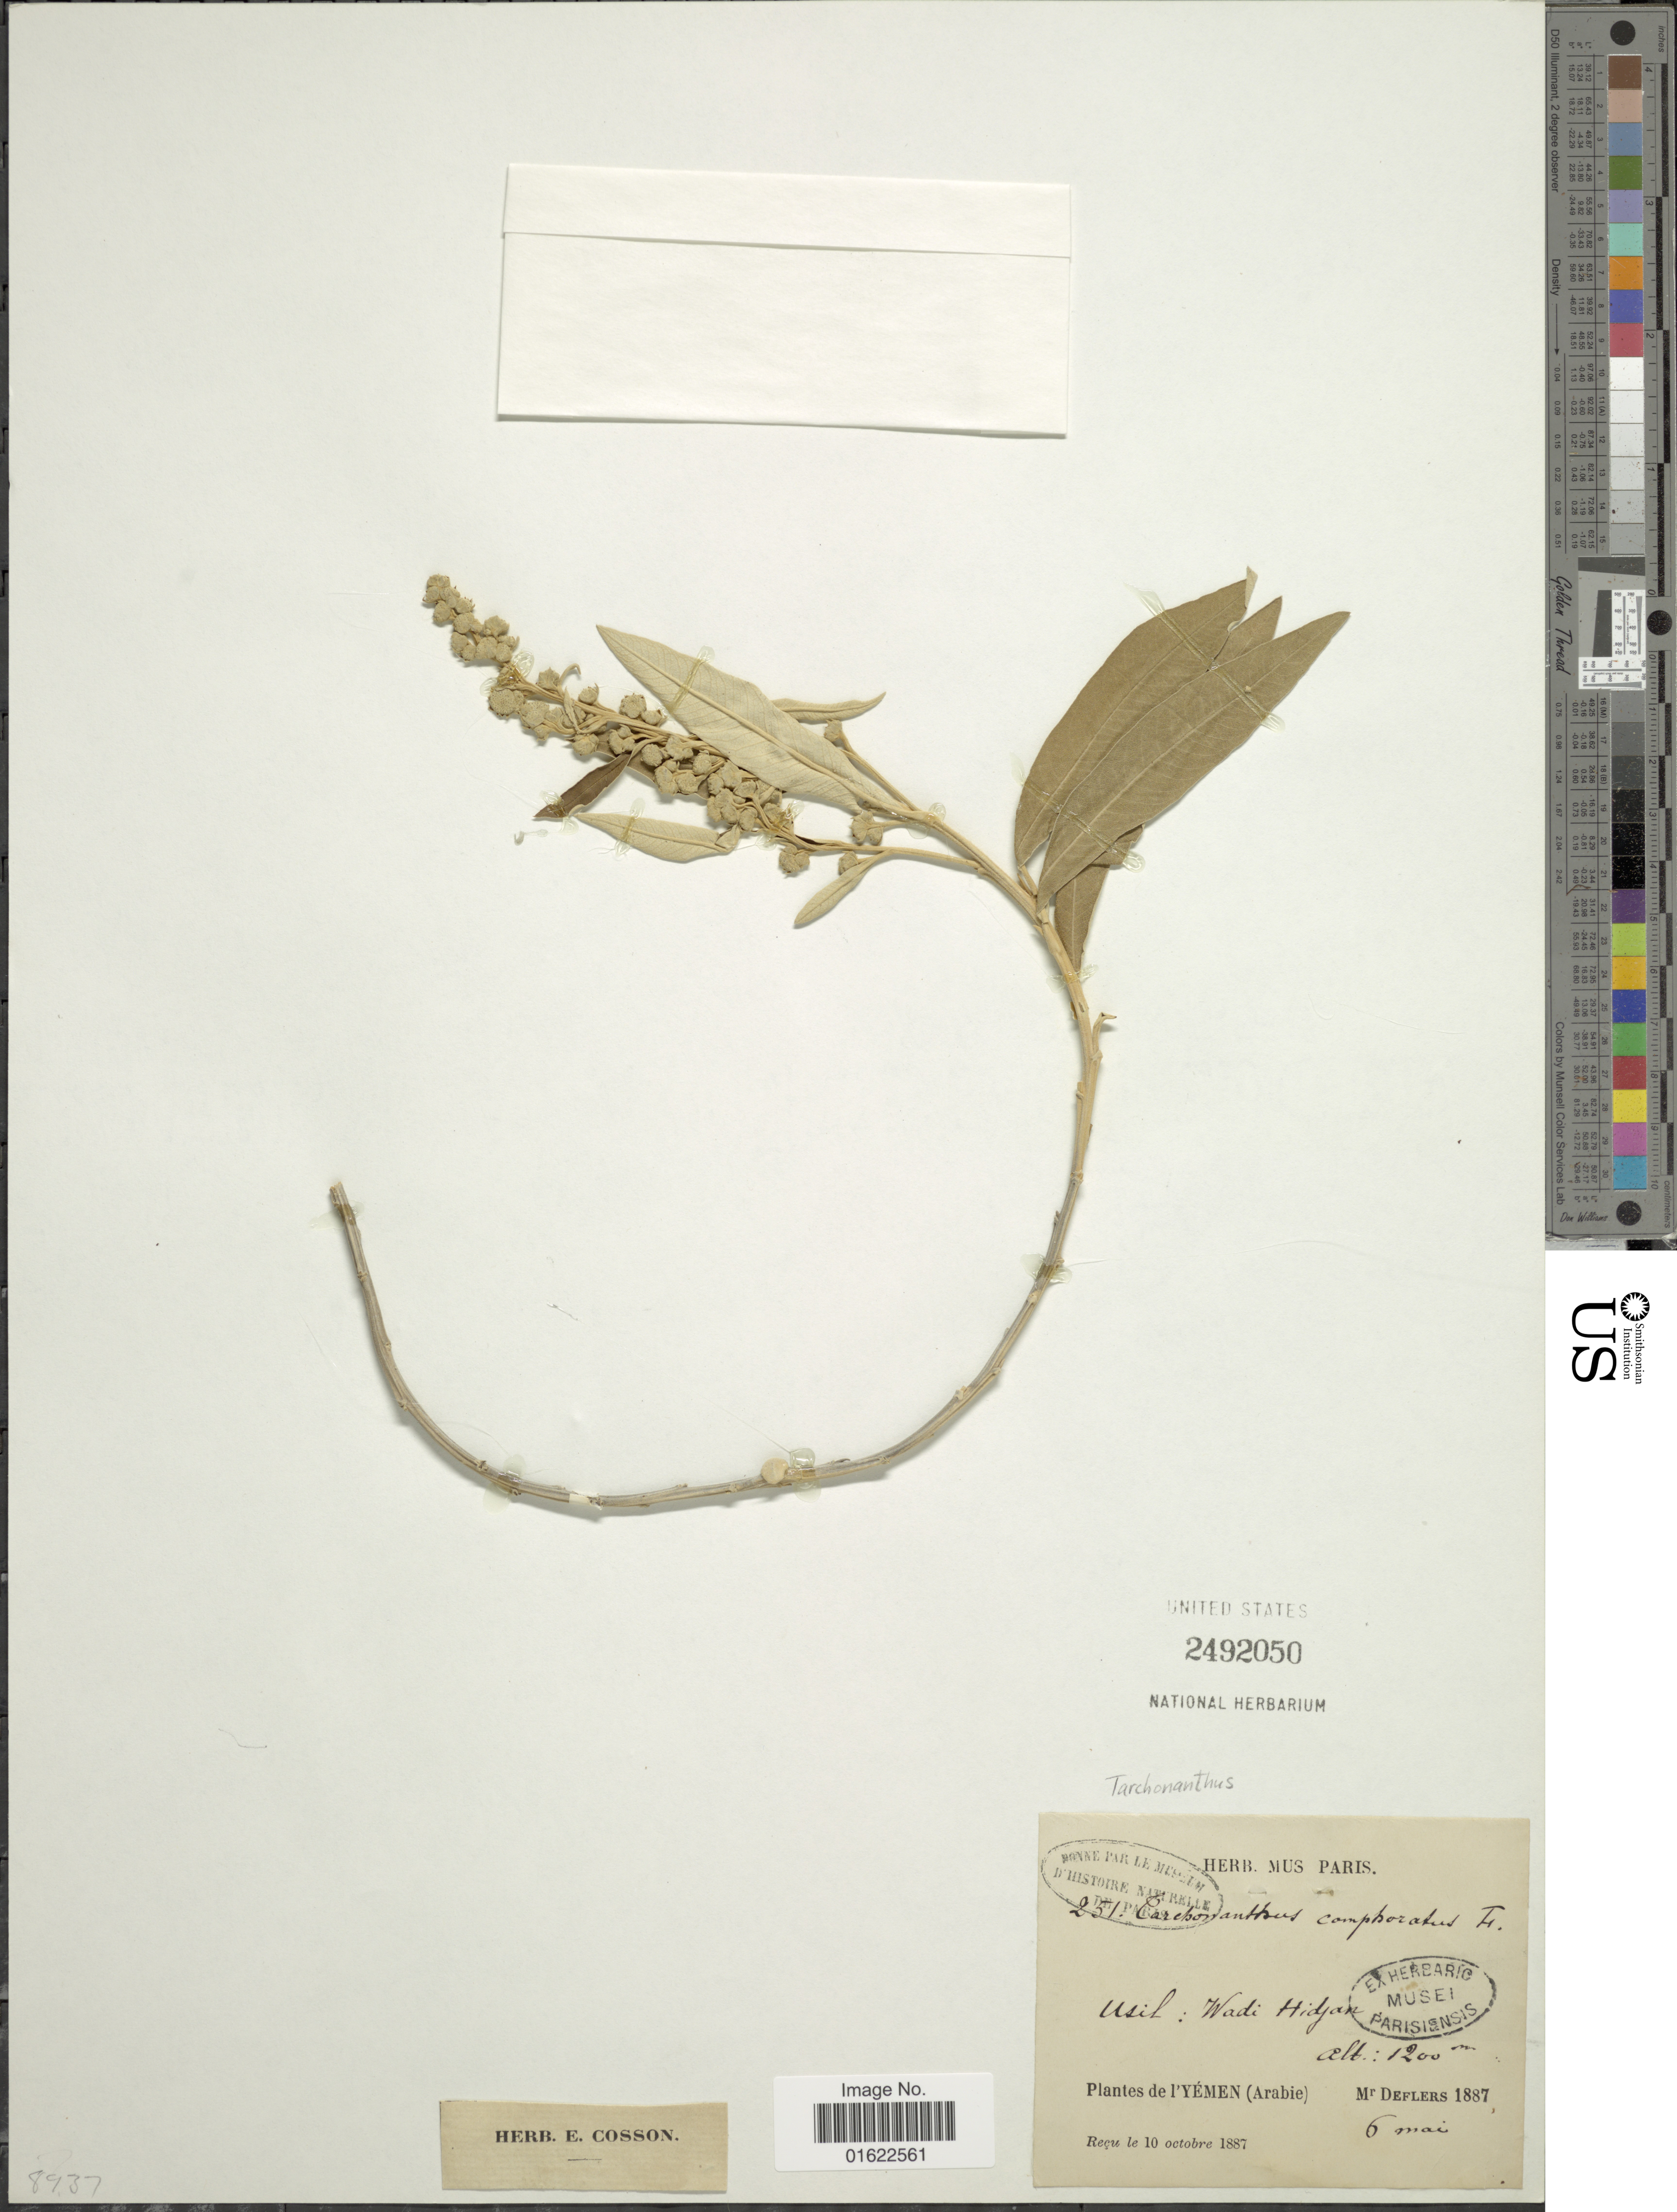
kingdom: Plantae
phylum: Tracheophyta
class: Magnoliopsida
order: Asterales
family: Asteraceae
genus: Tarchonanthus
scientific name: Tarchonanthus camphoratus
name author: L.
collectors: -. Deflers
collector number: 251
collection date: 1887-05-06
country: Yemen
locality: Usil: Wadi Hidjan, (Arabie)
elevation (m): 1200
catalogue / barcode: US 2492050